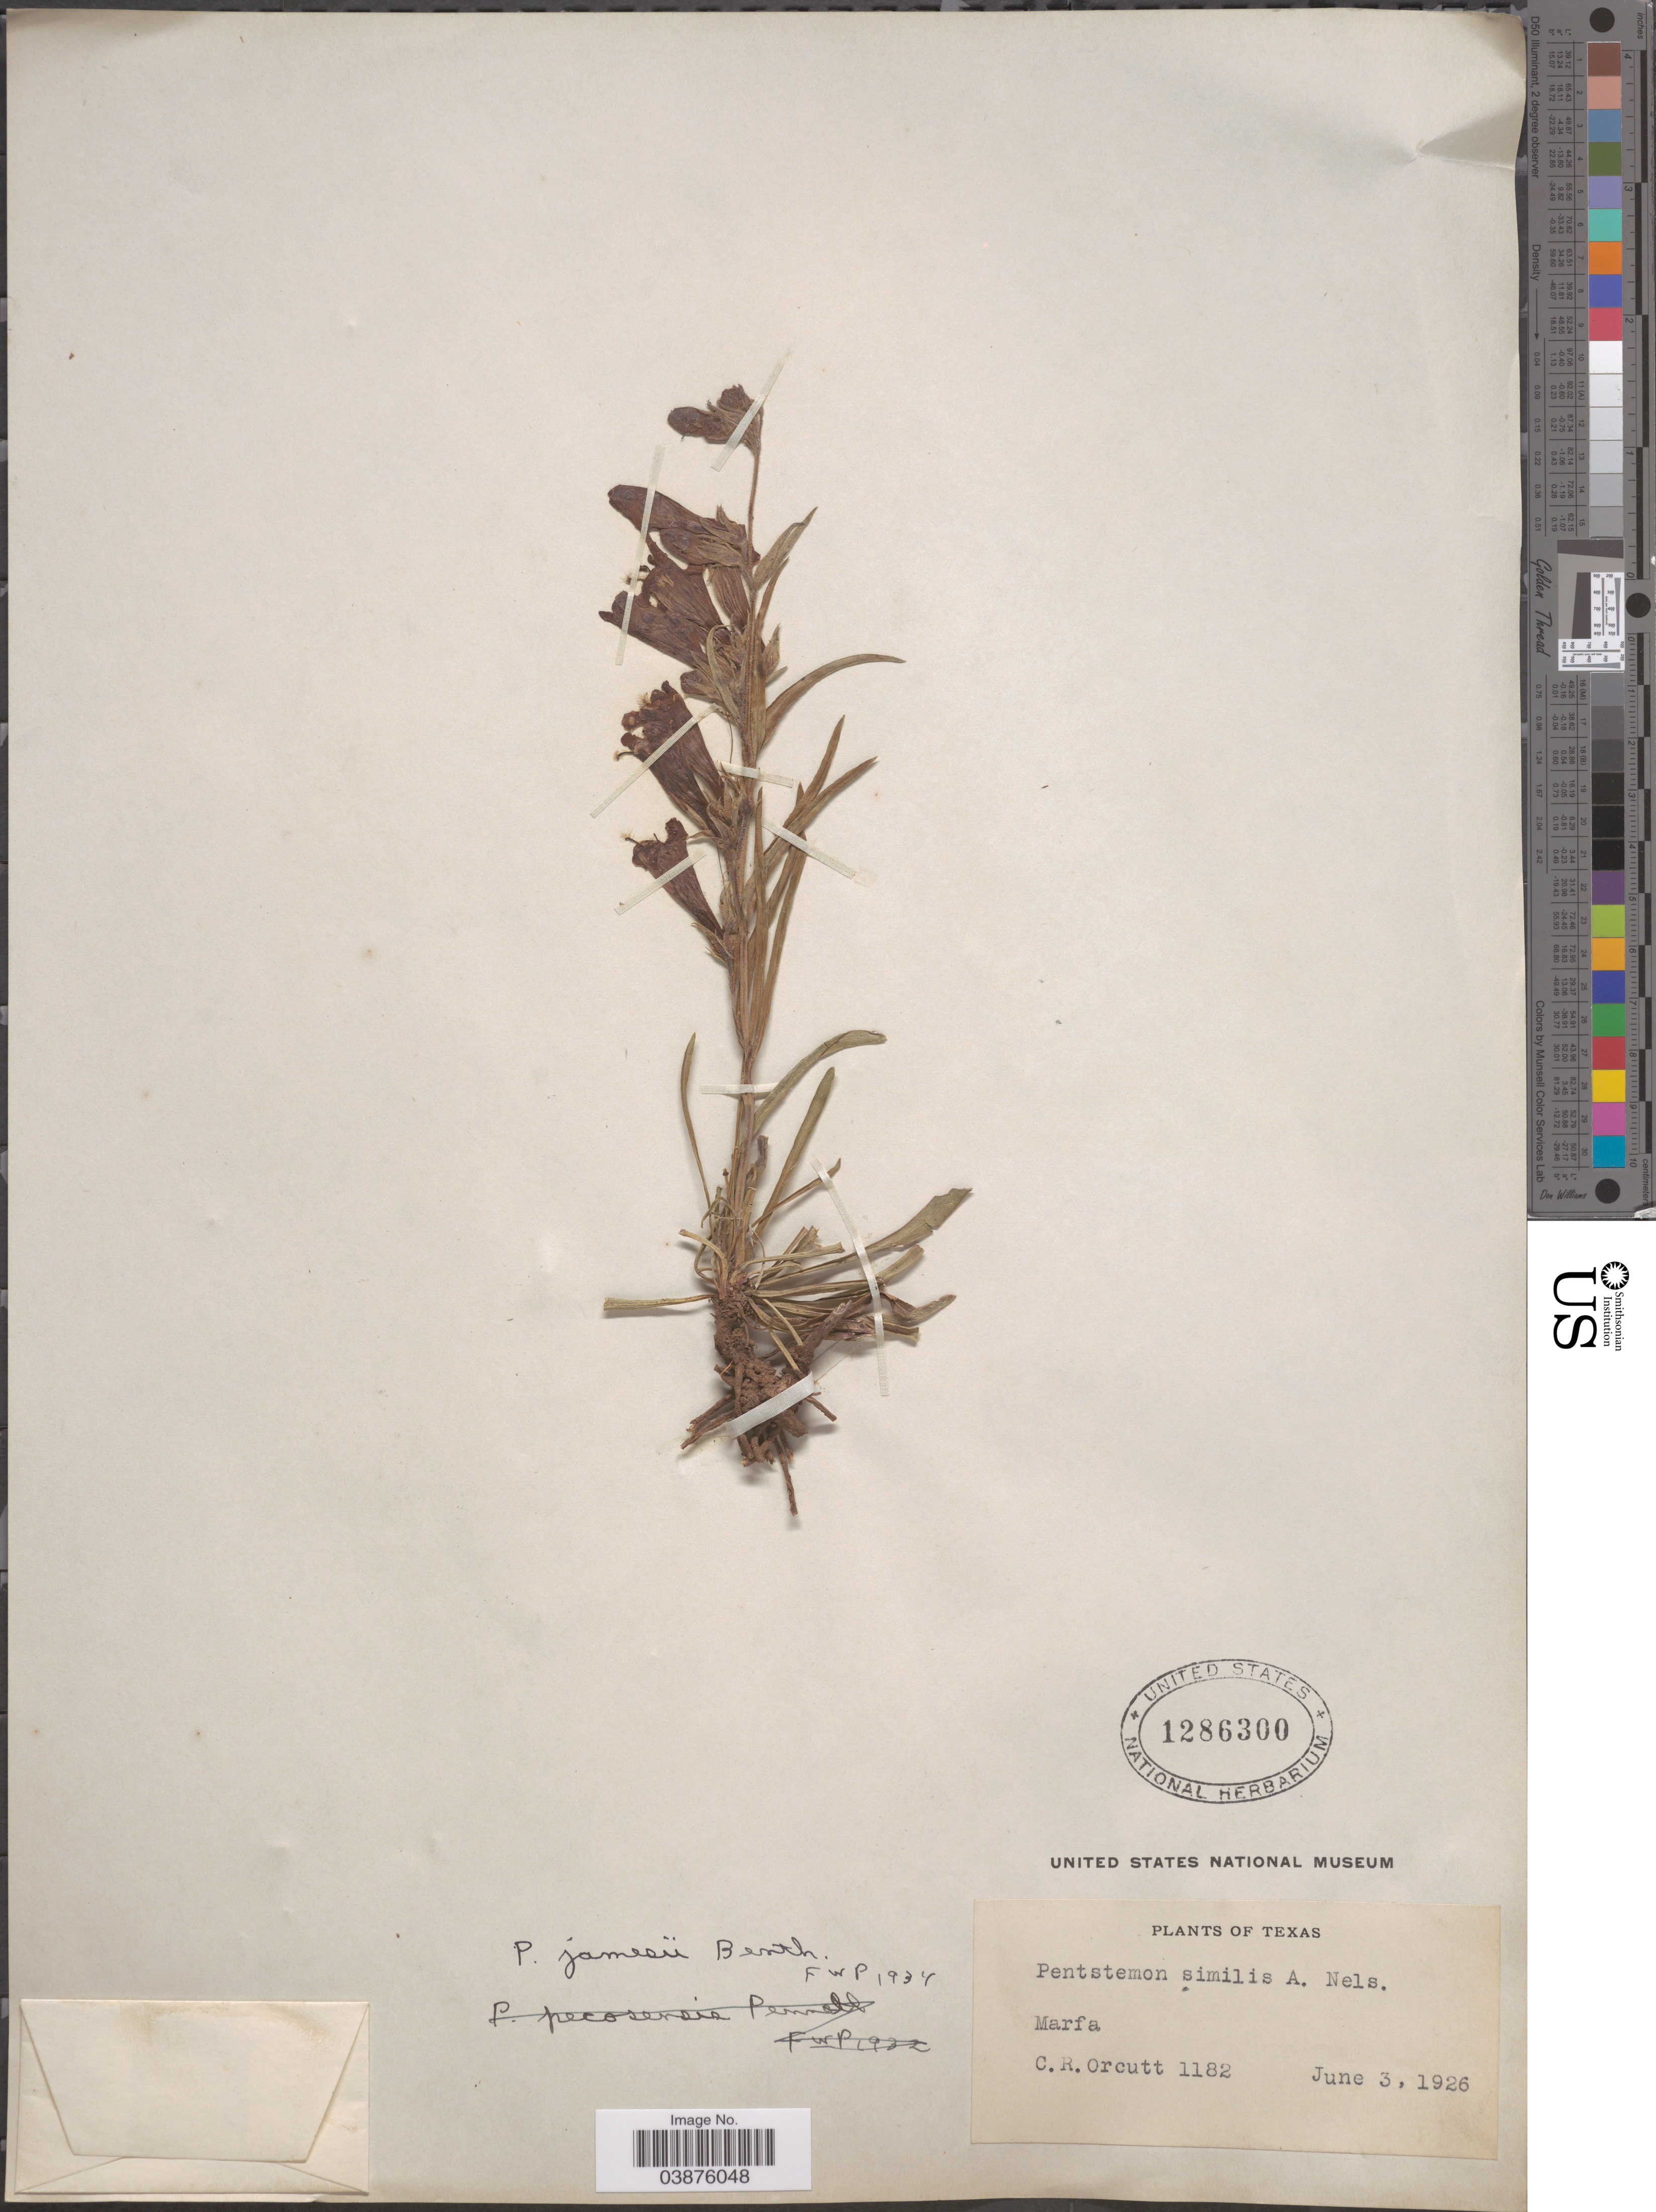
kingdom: Plantae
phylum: Tracheophyta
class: Magnoliopsida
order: Lamiales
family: Plantaginaceae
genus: Penstemon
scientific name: Penstemon jamesii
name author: Benth.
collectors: C. R. Orcutt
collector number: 1182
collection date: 1926-06-03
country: United States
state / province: Texas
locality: Marfa.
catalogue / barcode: US 1286300